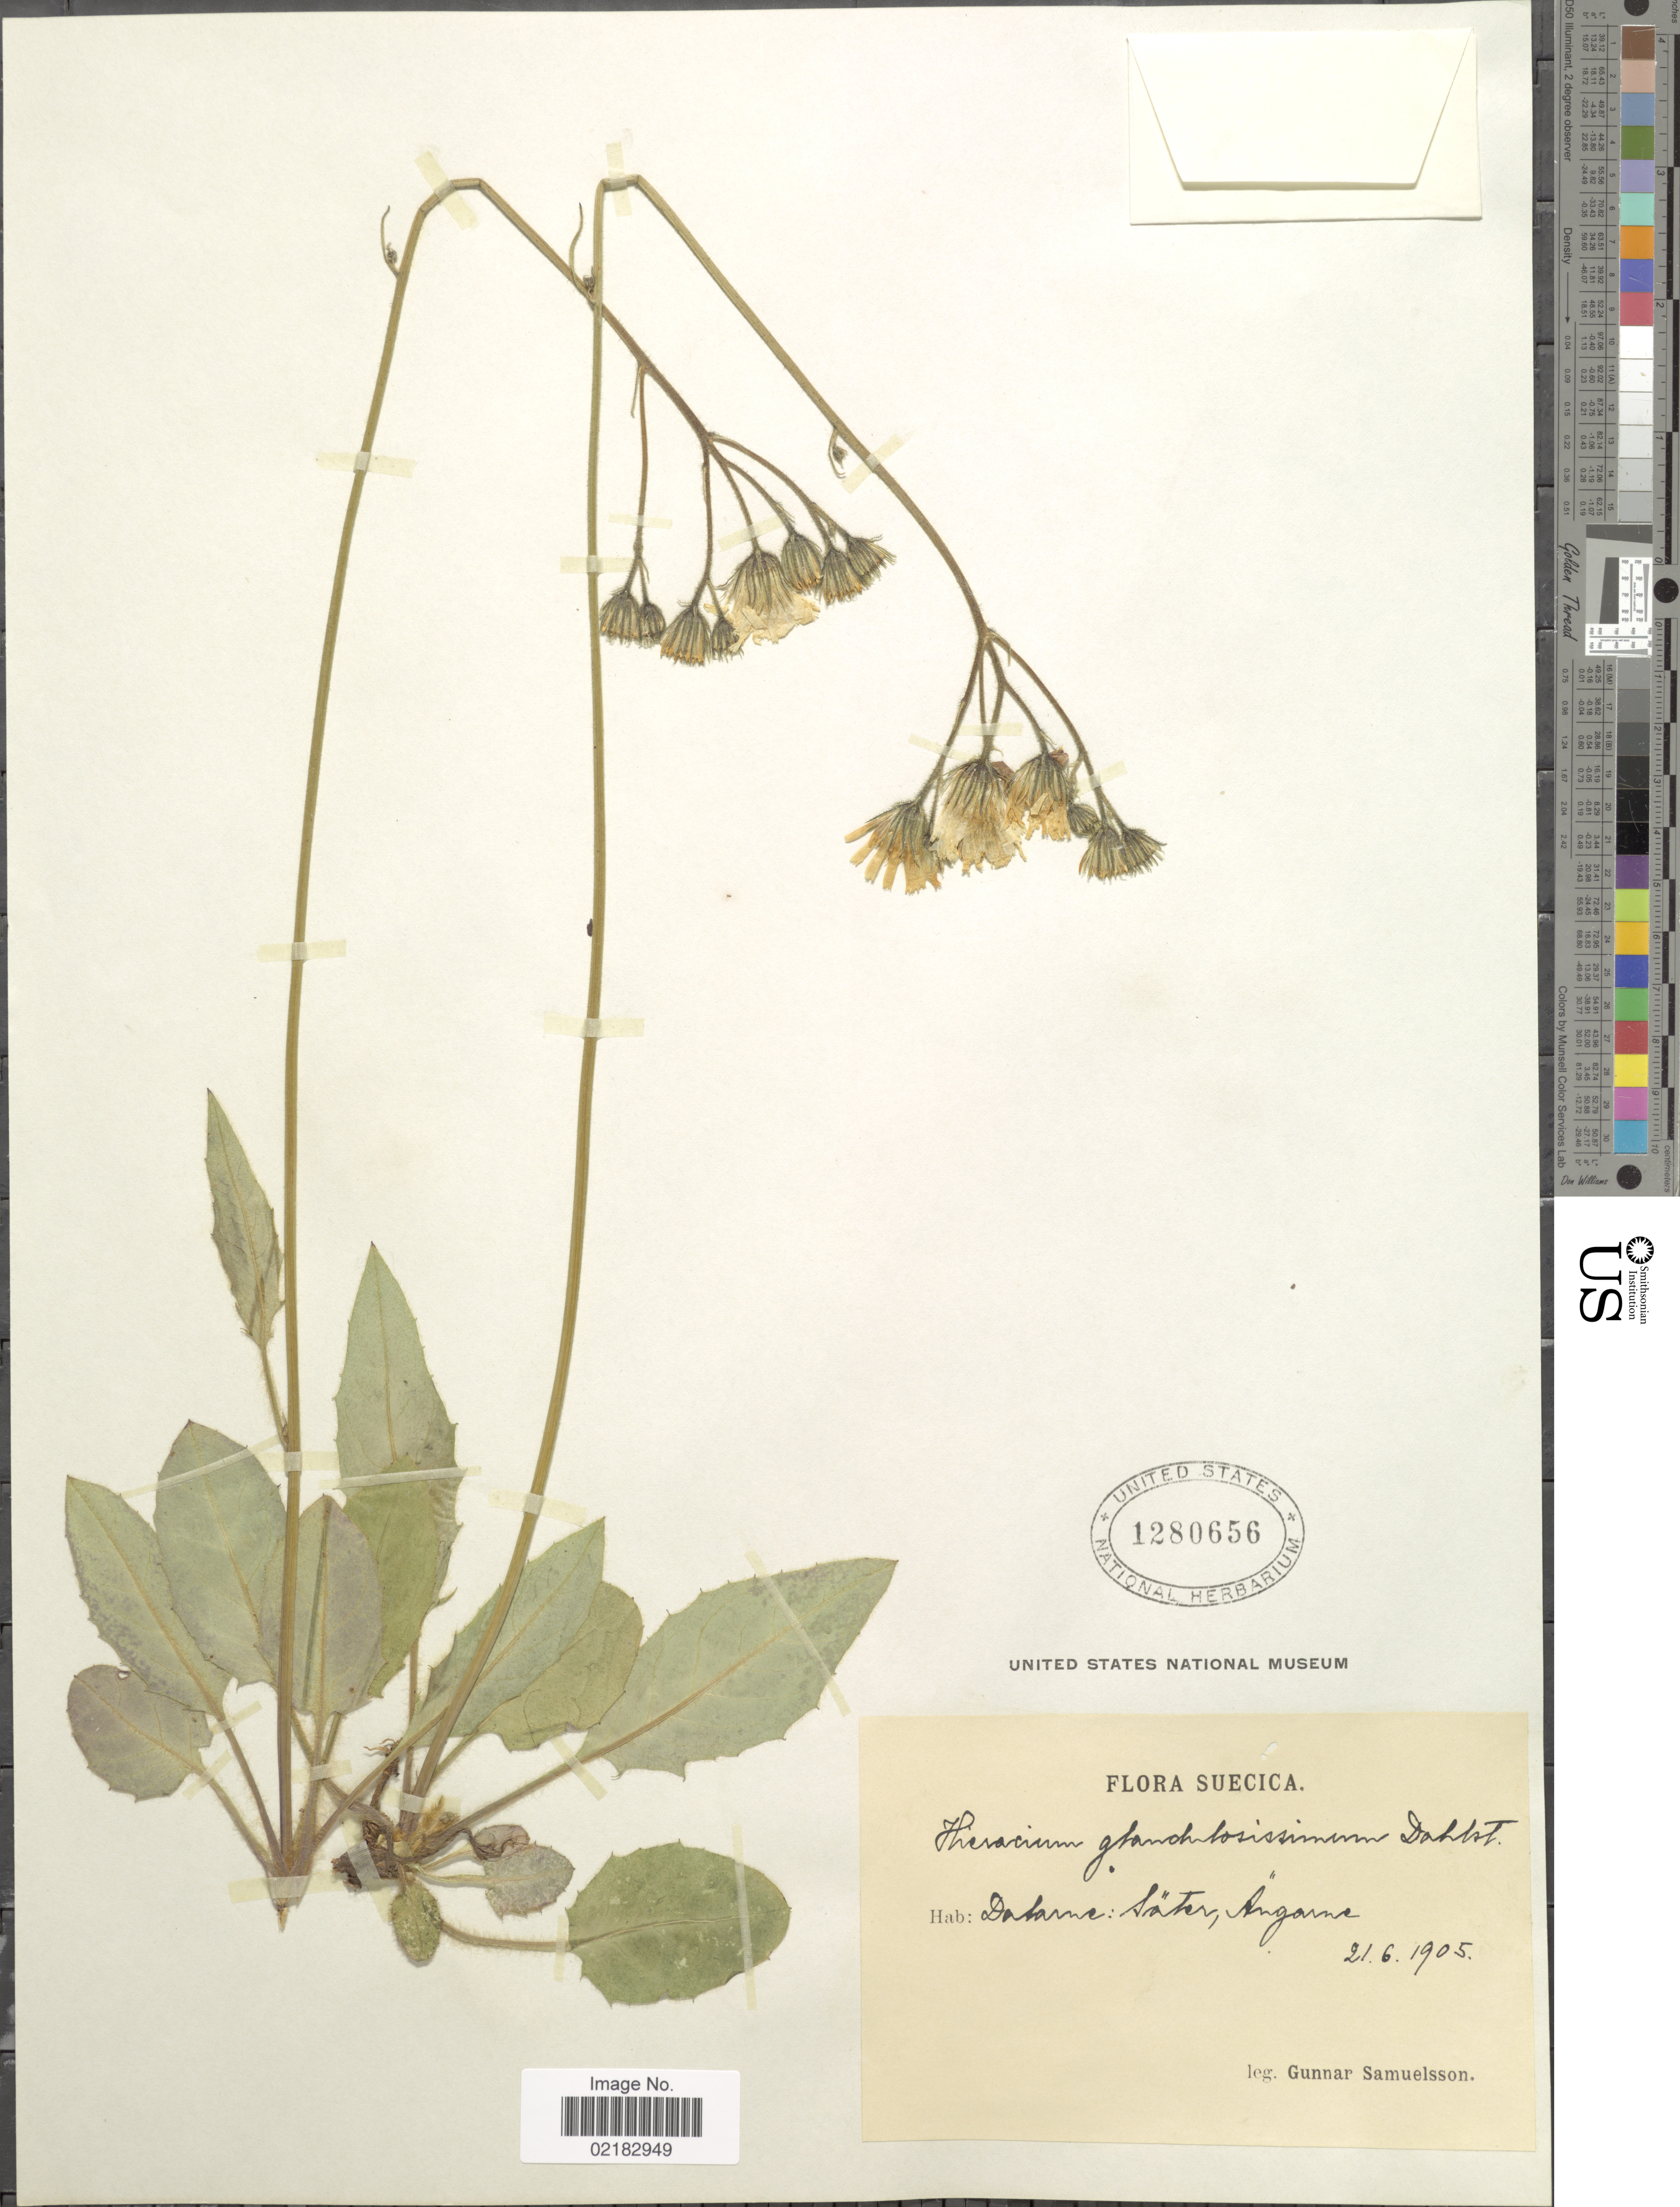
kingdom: Plantae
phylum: Tracheophyta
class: Magnoliopsida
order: Asterales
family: Asteraceae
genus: Hieracium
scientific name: Hieracium murorum subsp. glandulosissimum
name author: (Dahlst.) Zahn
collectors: G. Samuelsson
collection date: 1905-06-21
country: Sweden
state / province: Dalarna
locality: Sater, Angarne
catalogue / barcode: US 1280656